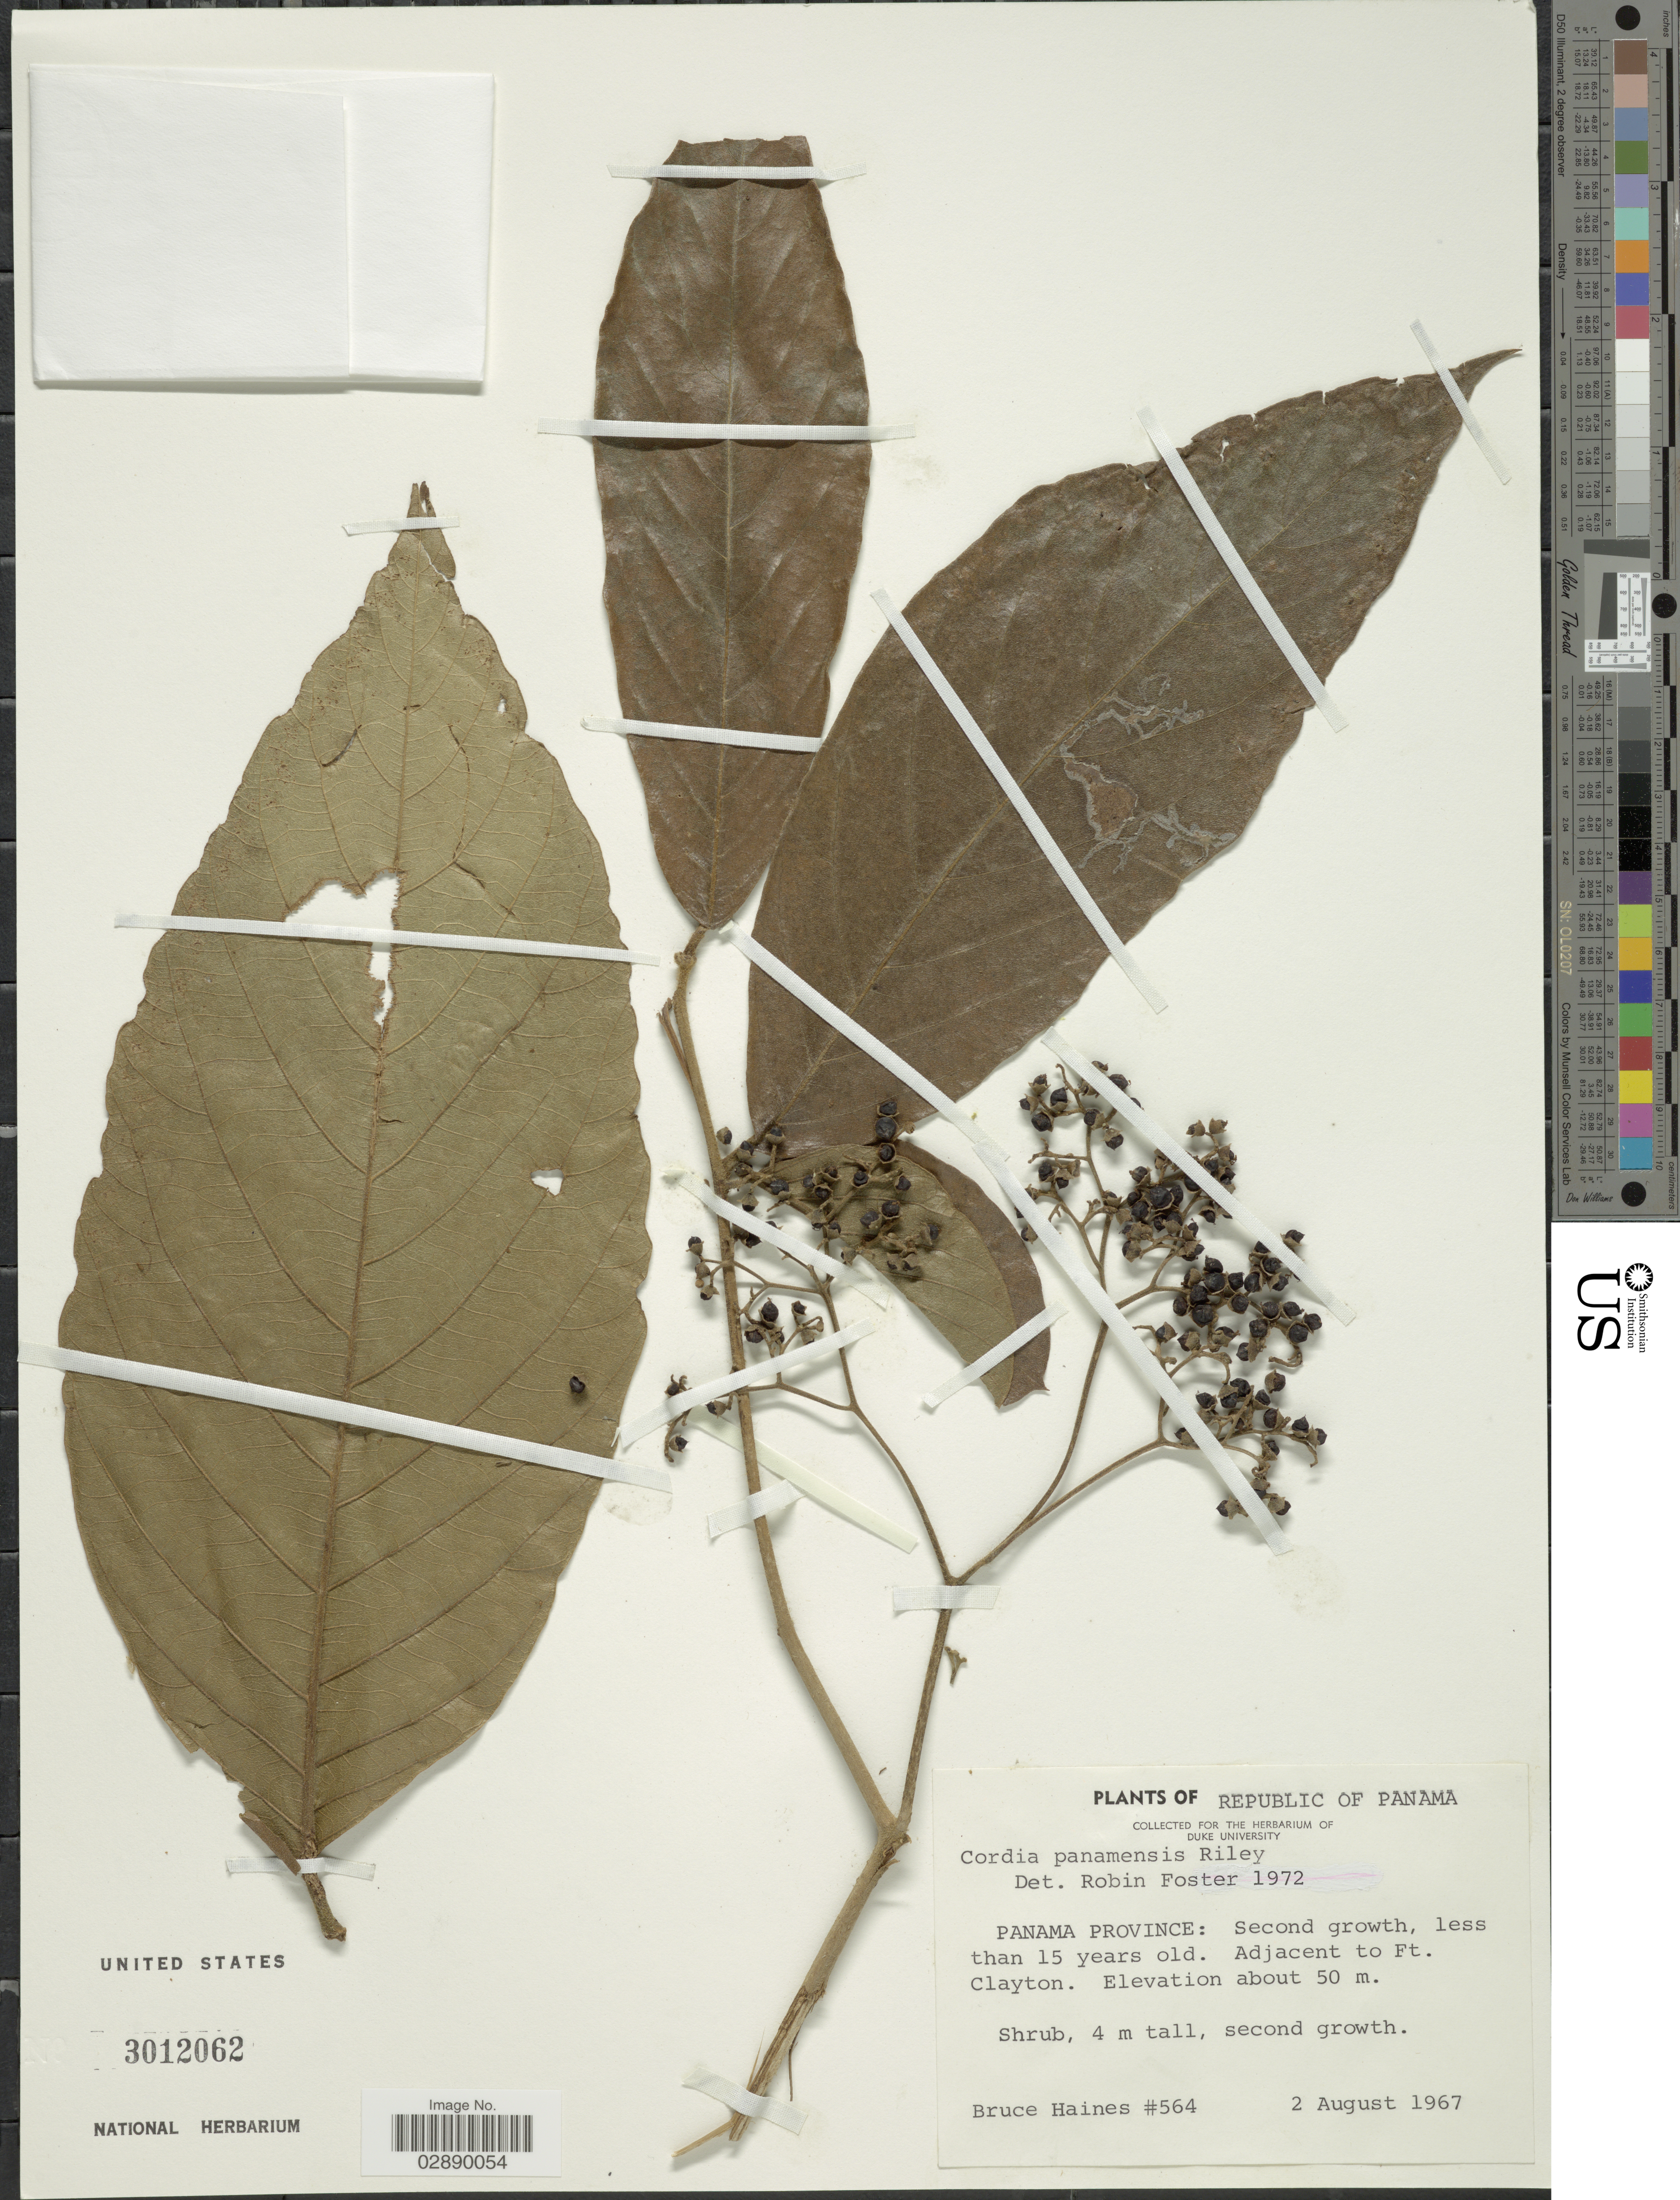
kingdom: Plantae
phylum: Tracheophyta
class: Magnoliopsida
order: Boraginales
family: Cordiaceae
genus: Cordia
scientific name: Cordia panamensis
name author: L. Riley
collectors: B. L. Haines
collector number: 564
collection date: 1967-08-02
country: Panama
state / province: Panamá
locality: Panama Province: Adjacent to Ft. Clayton.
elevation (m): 50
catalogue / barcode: US 3012062